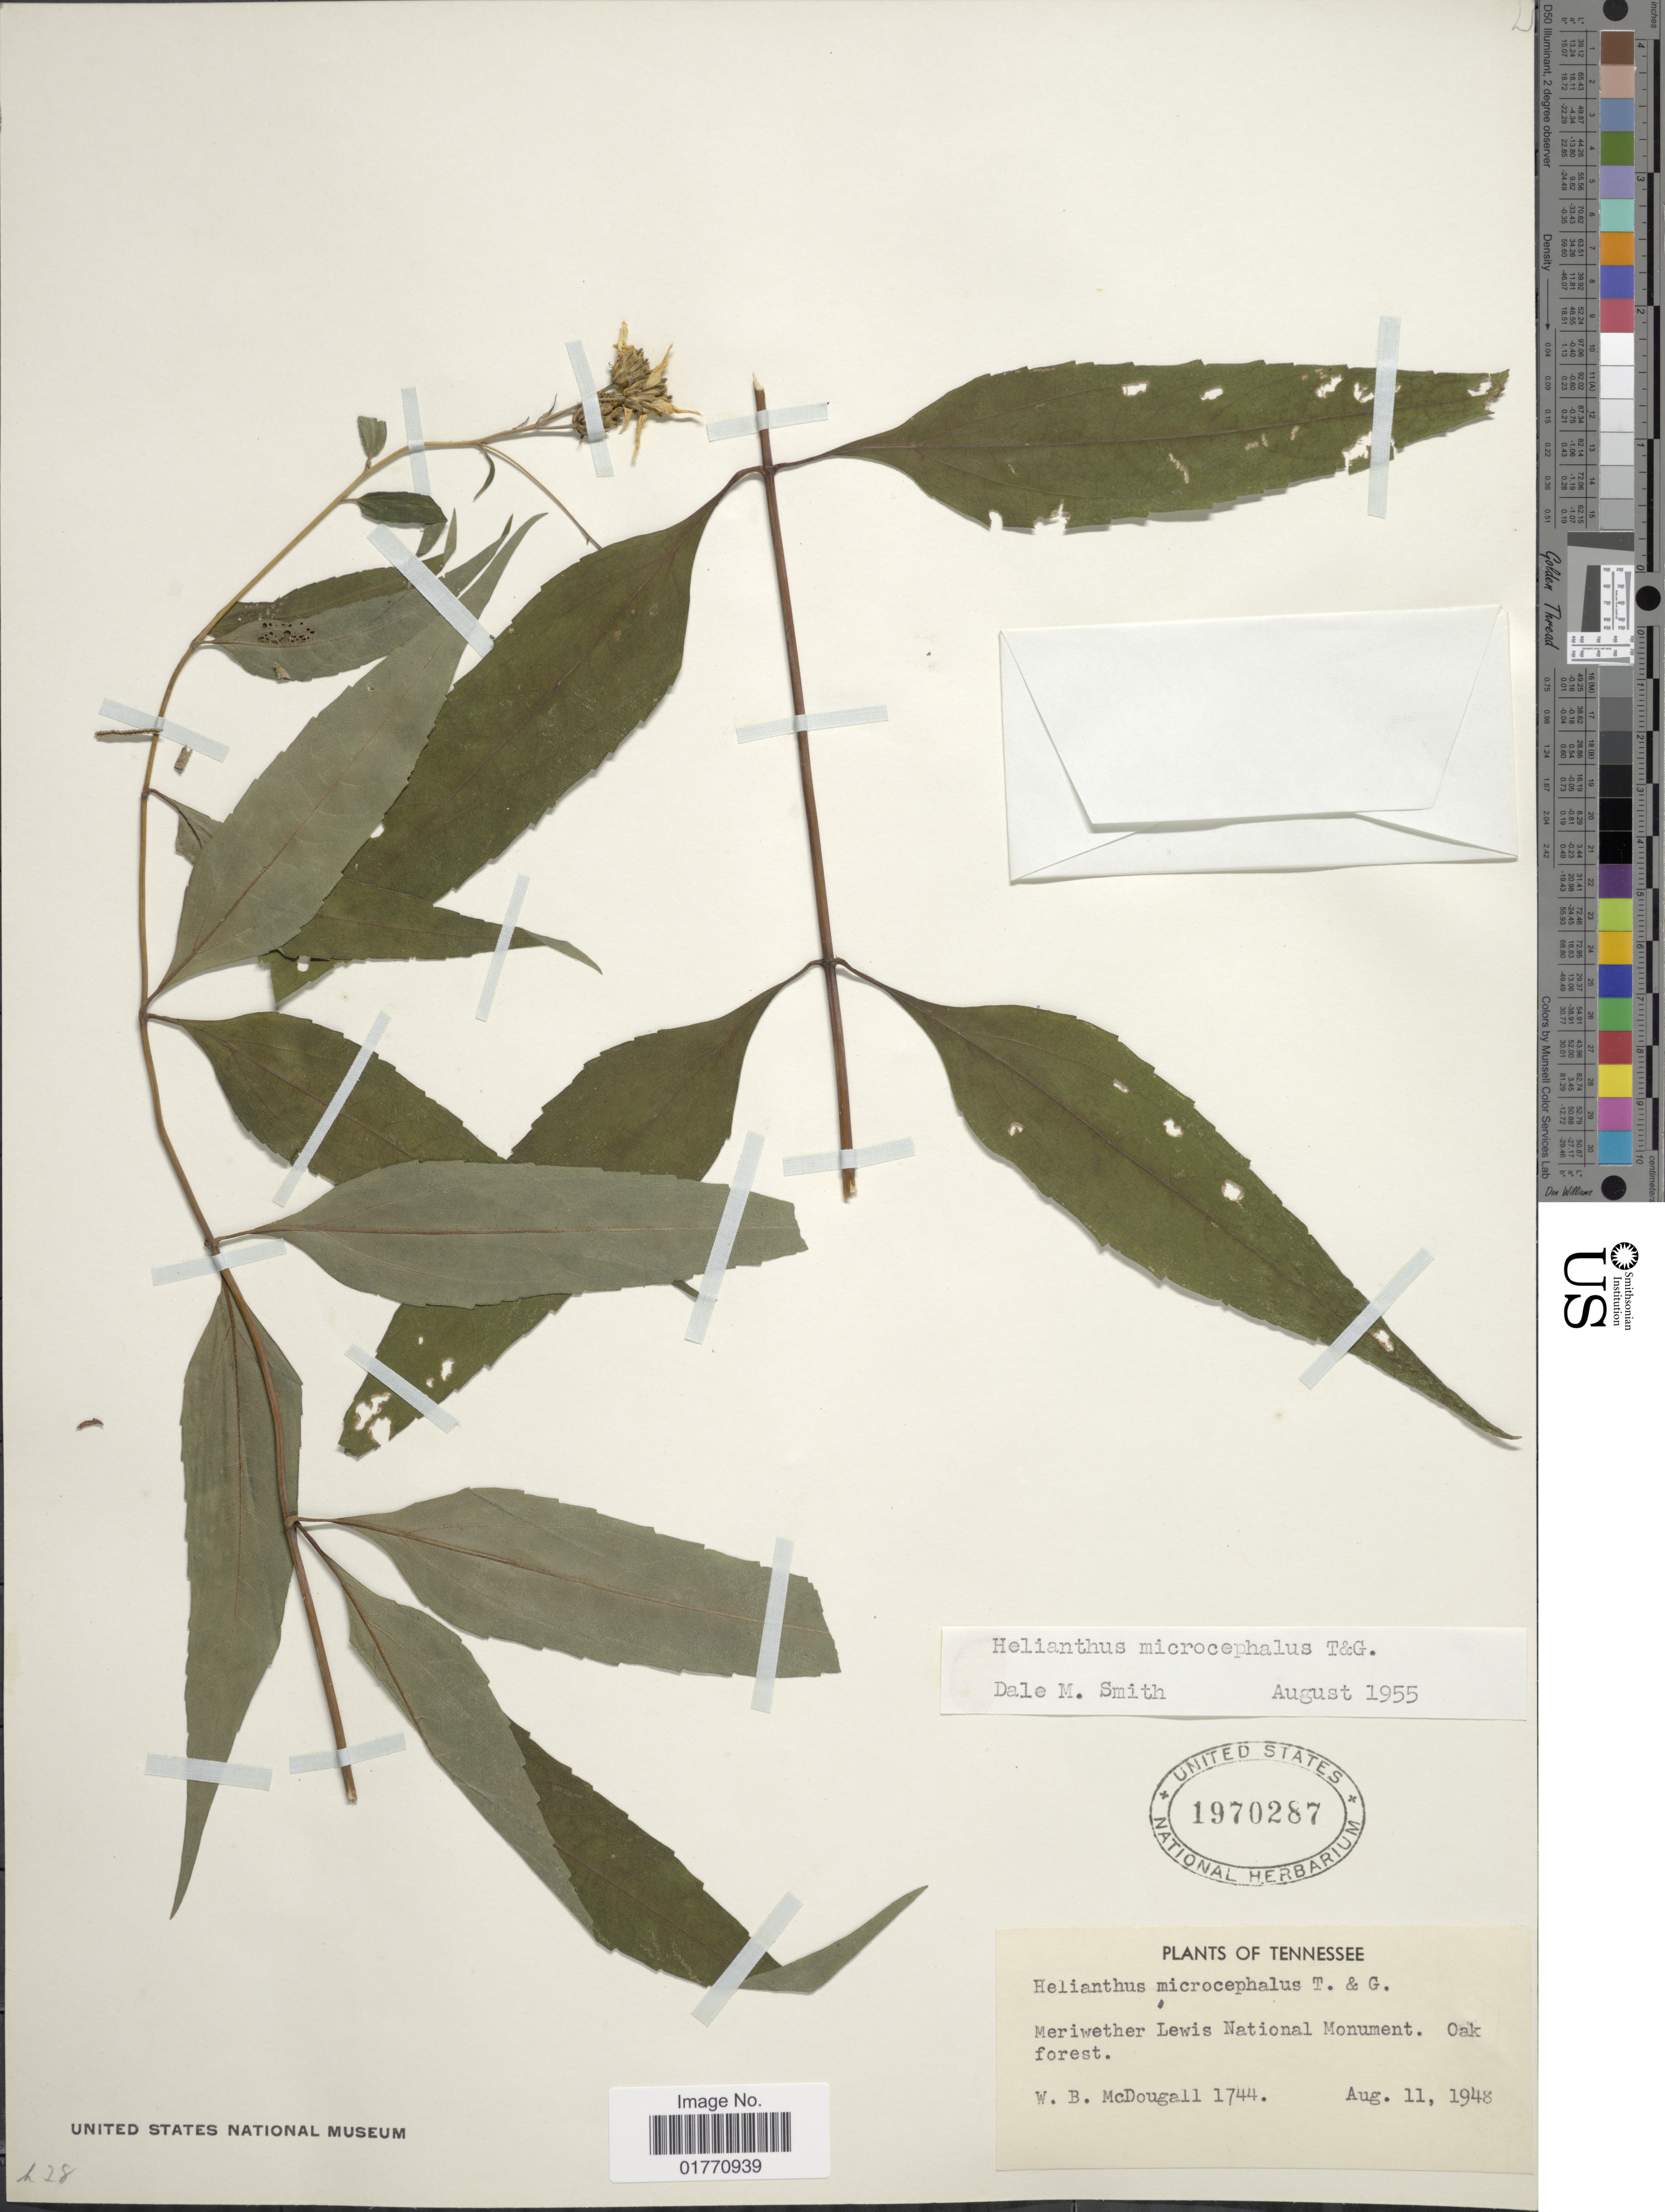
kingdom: Plantae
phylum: Tracheophyta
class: Magnoliopsida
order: Asterales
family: Asteraceae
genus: Helianthus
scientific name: Helianthus microcephalus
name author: Torr. & A. Gray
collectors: W. B. McDougall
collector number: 1744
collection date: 1948-08-11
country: United States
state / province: Tennessee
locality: Meriwether Lewis National Monument, oak forest.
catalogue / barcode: US 1970287